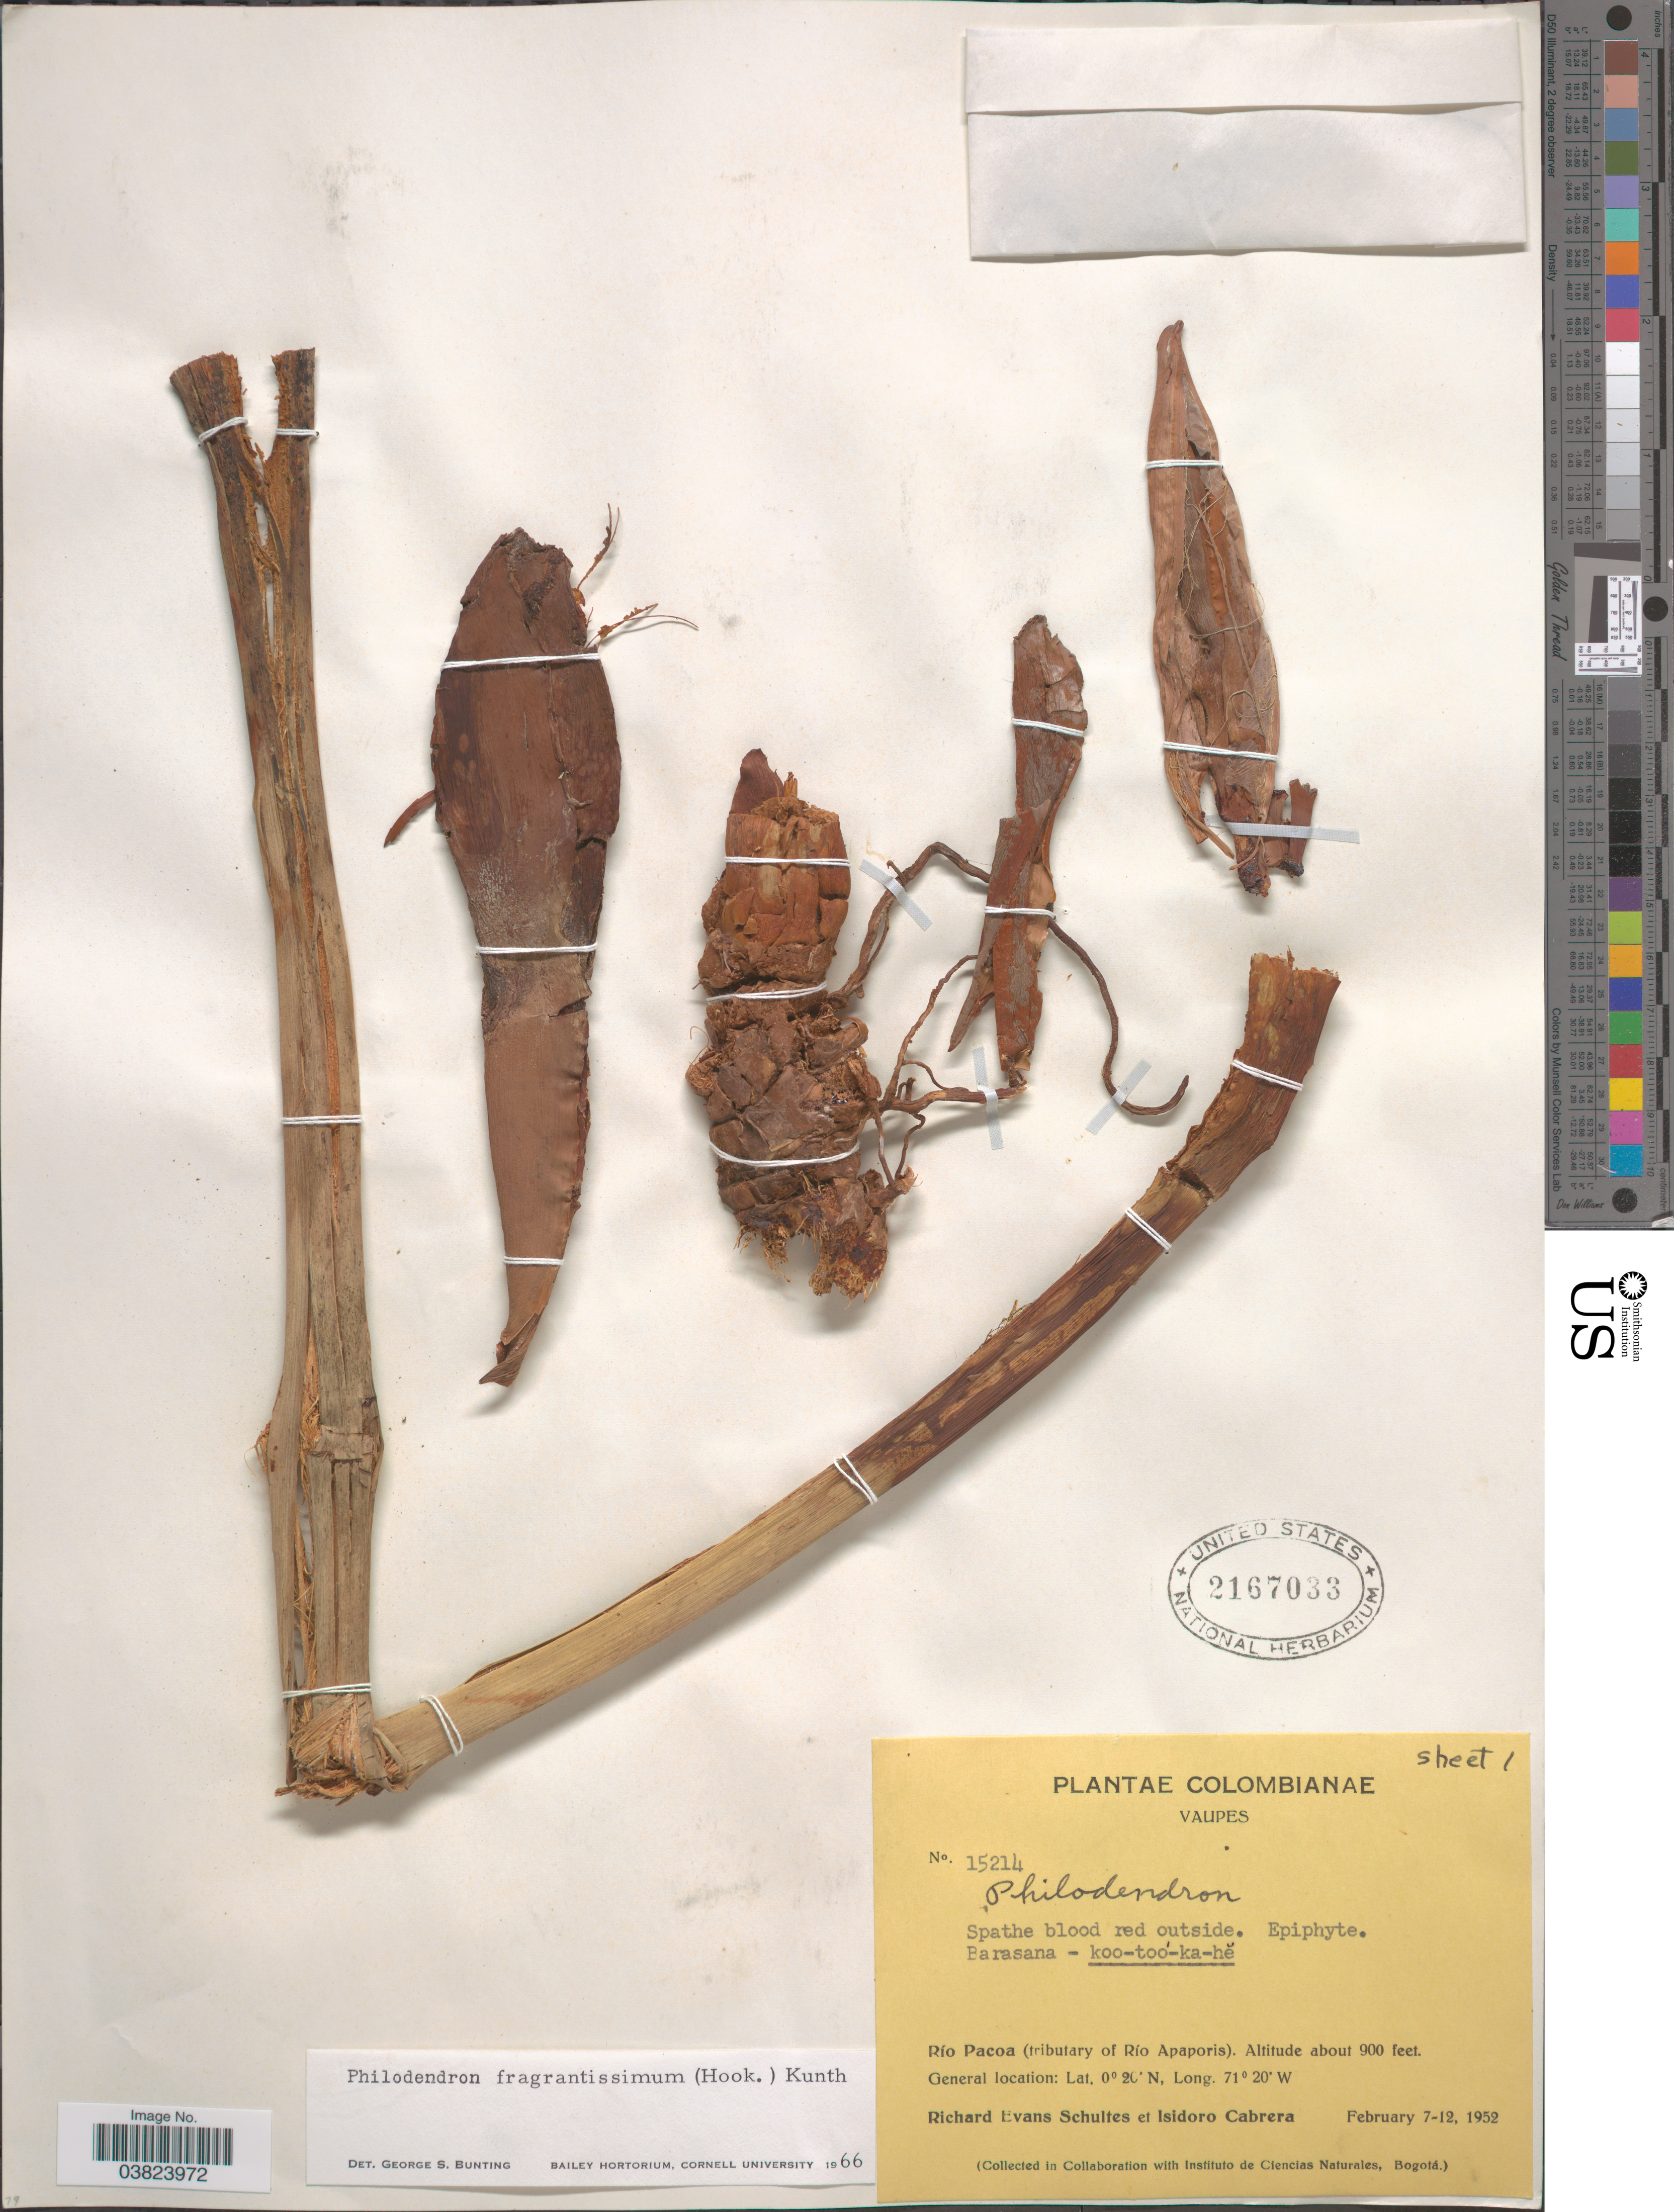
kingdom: Plantae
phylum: Tracheophyta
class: Liliopsida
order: Alismatales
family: Araceae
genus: Philodendron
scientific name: Philodendron fragrantissimum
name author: (G. Don) Kunth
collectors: R. E. Schultes & I. Cabrera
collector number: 15214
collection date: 1952-02-07/1952-02-12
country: Colombia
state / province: Vaupés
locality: Río Pacoa (tributary of Río Apaporis).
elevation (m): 274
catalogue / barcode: US 2167033